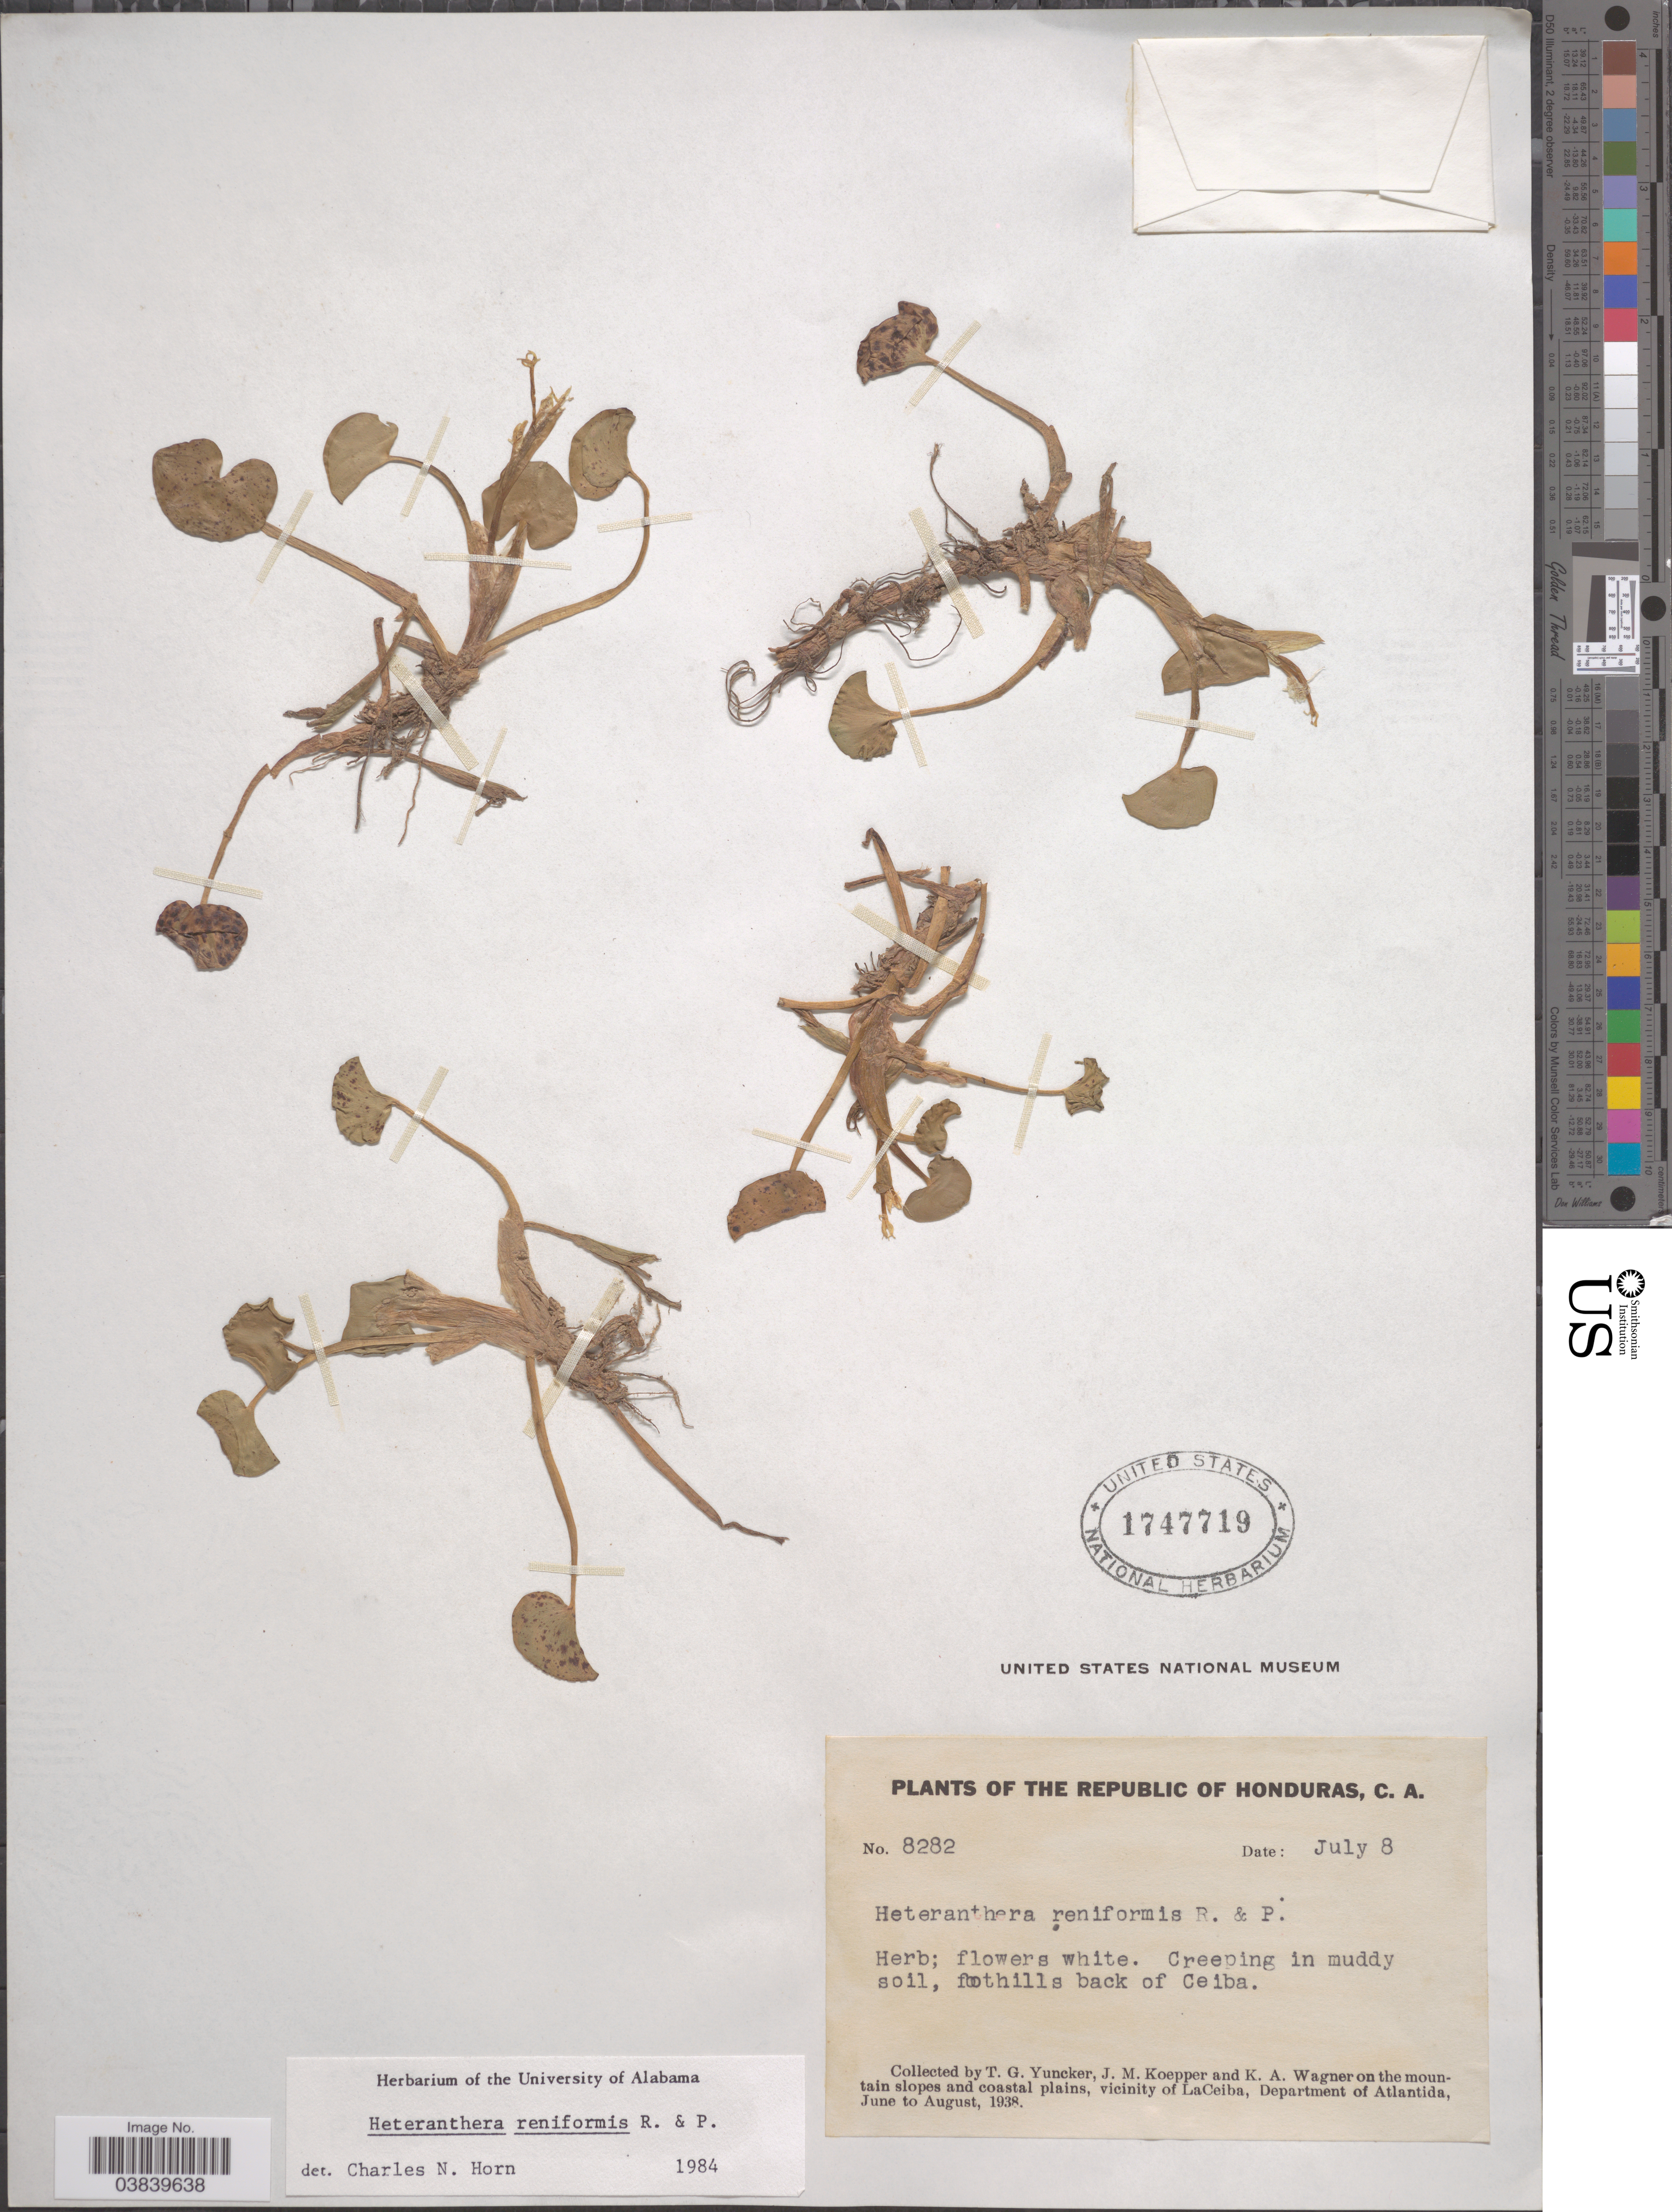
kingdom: Plantae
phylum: Tracheophyta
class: Liliopsida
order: Commelinales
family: Pontederiaceae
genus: Heteranthera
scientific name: Heteranthera reniformis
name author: Ruiz & Pav.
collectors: T. G. Yuncker, J. M. Koepper & K. A. Wagner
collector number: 8282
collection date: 1938-07-08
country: Honduras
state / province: Atlantida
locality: Foothills back of Ceiba. On the mountain slopes and coastal plains, vicinity of LaCeiba, Department of Atlantida.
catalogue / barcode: US 1747719